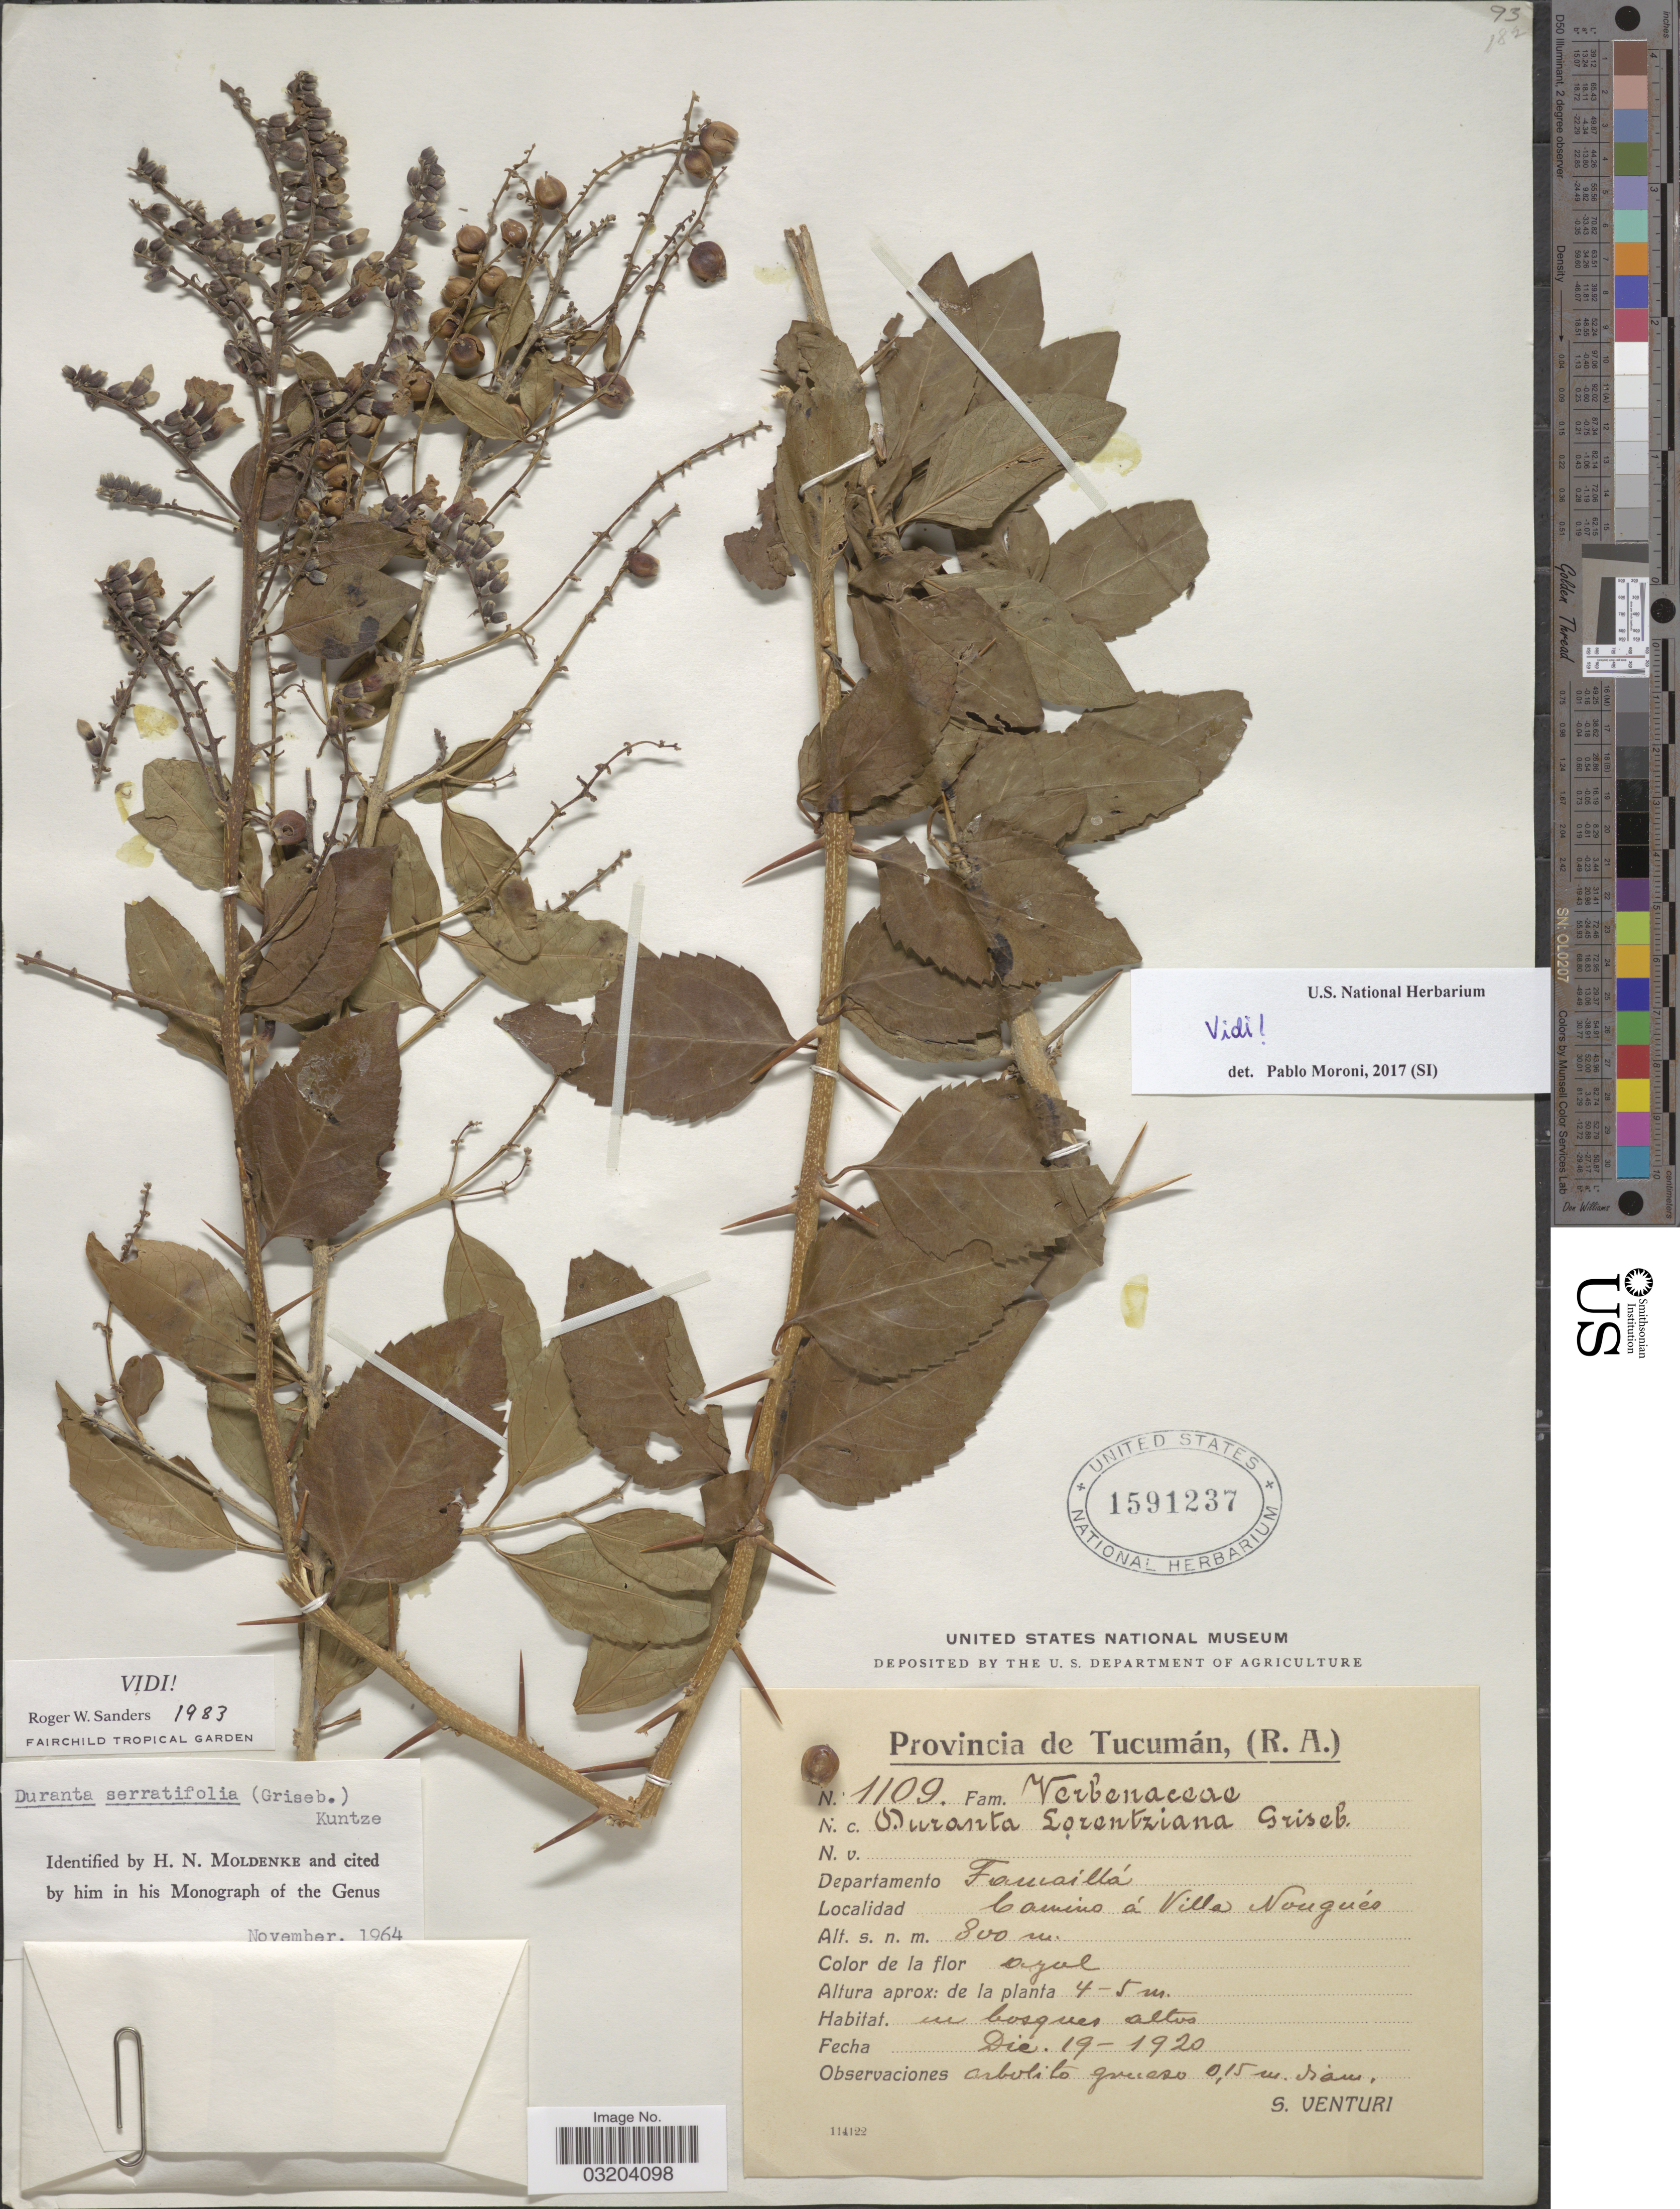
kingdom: Plantae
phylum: Tracheophyta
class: Magnoliopsida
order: Lamiales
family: Verbenaceae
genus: Duranta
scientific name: Duranta serratifolia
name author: (Griseb.) Kuntze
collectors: S. Venturi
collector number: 1109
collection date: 1920-12-19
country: Argentina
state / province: Tucuman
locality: Departamento Famaillá. Camino á Villa Nougués.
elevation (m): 800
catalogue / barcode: US 1591237